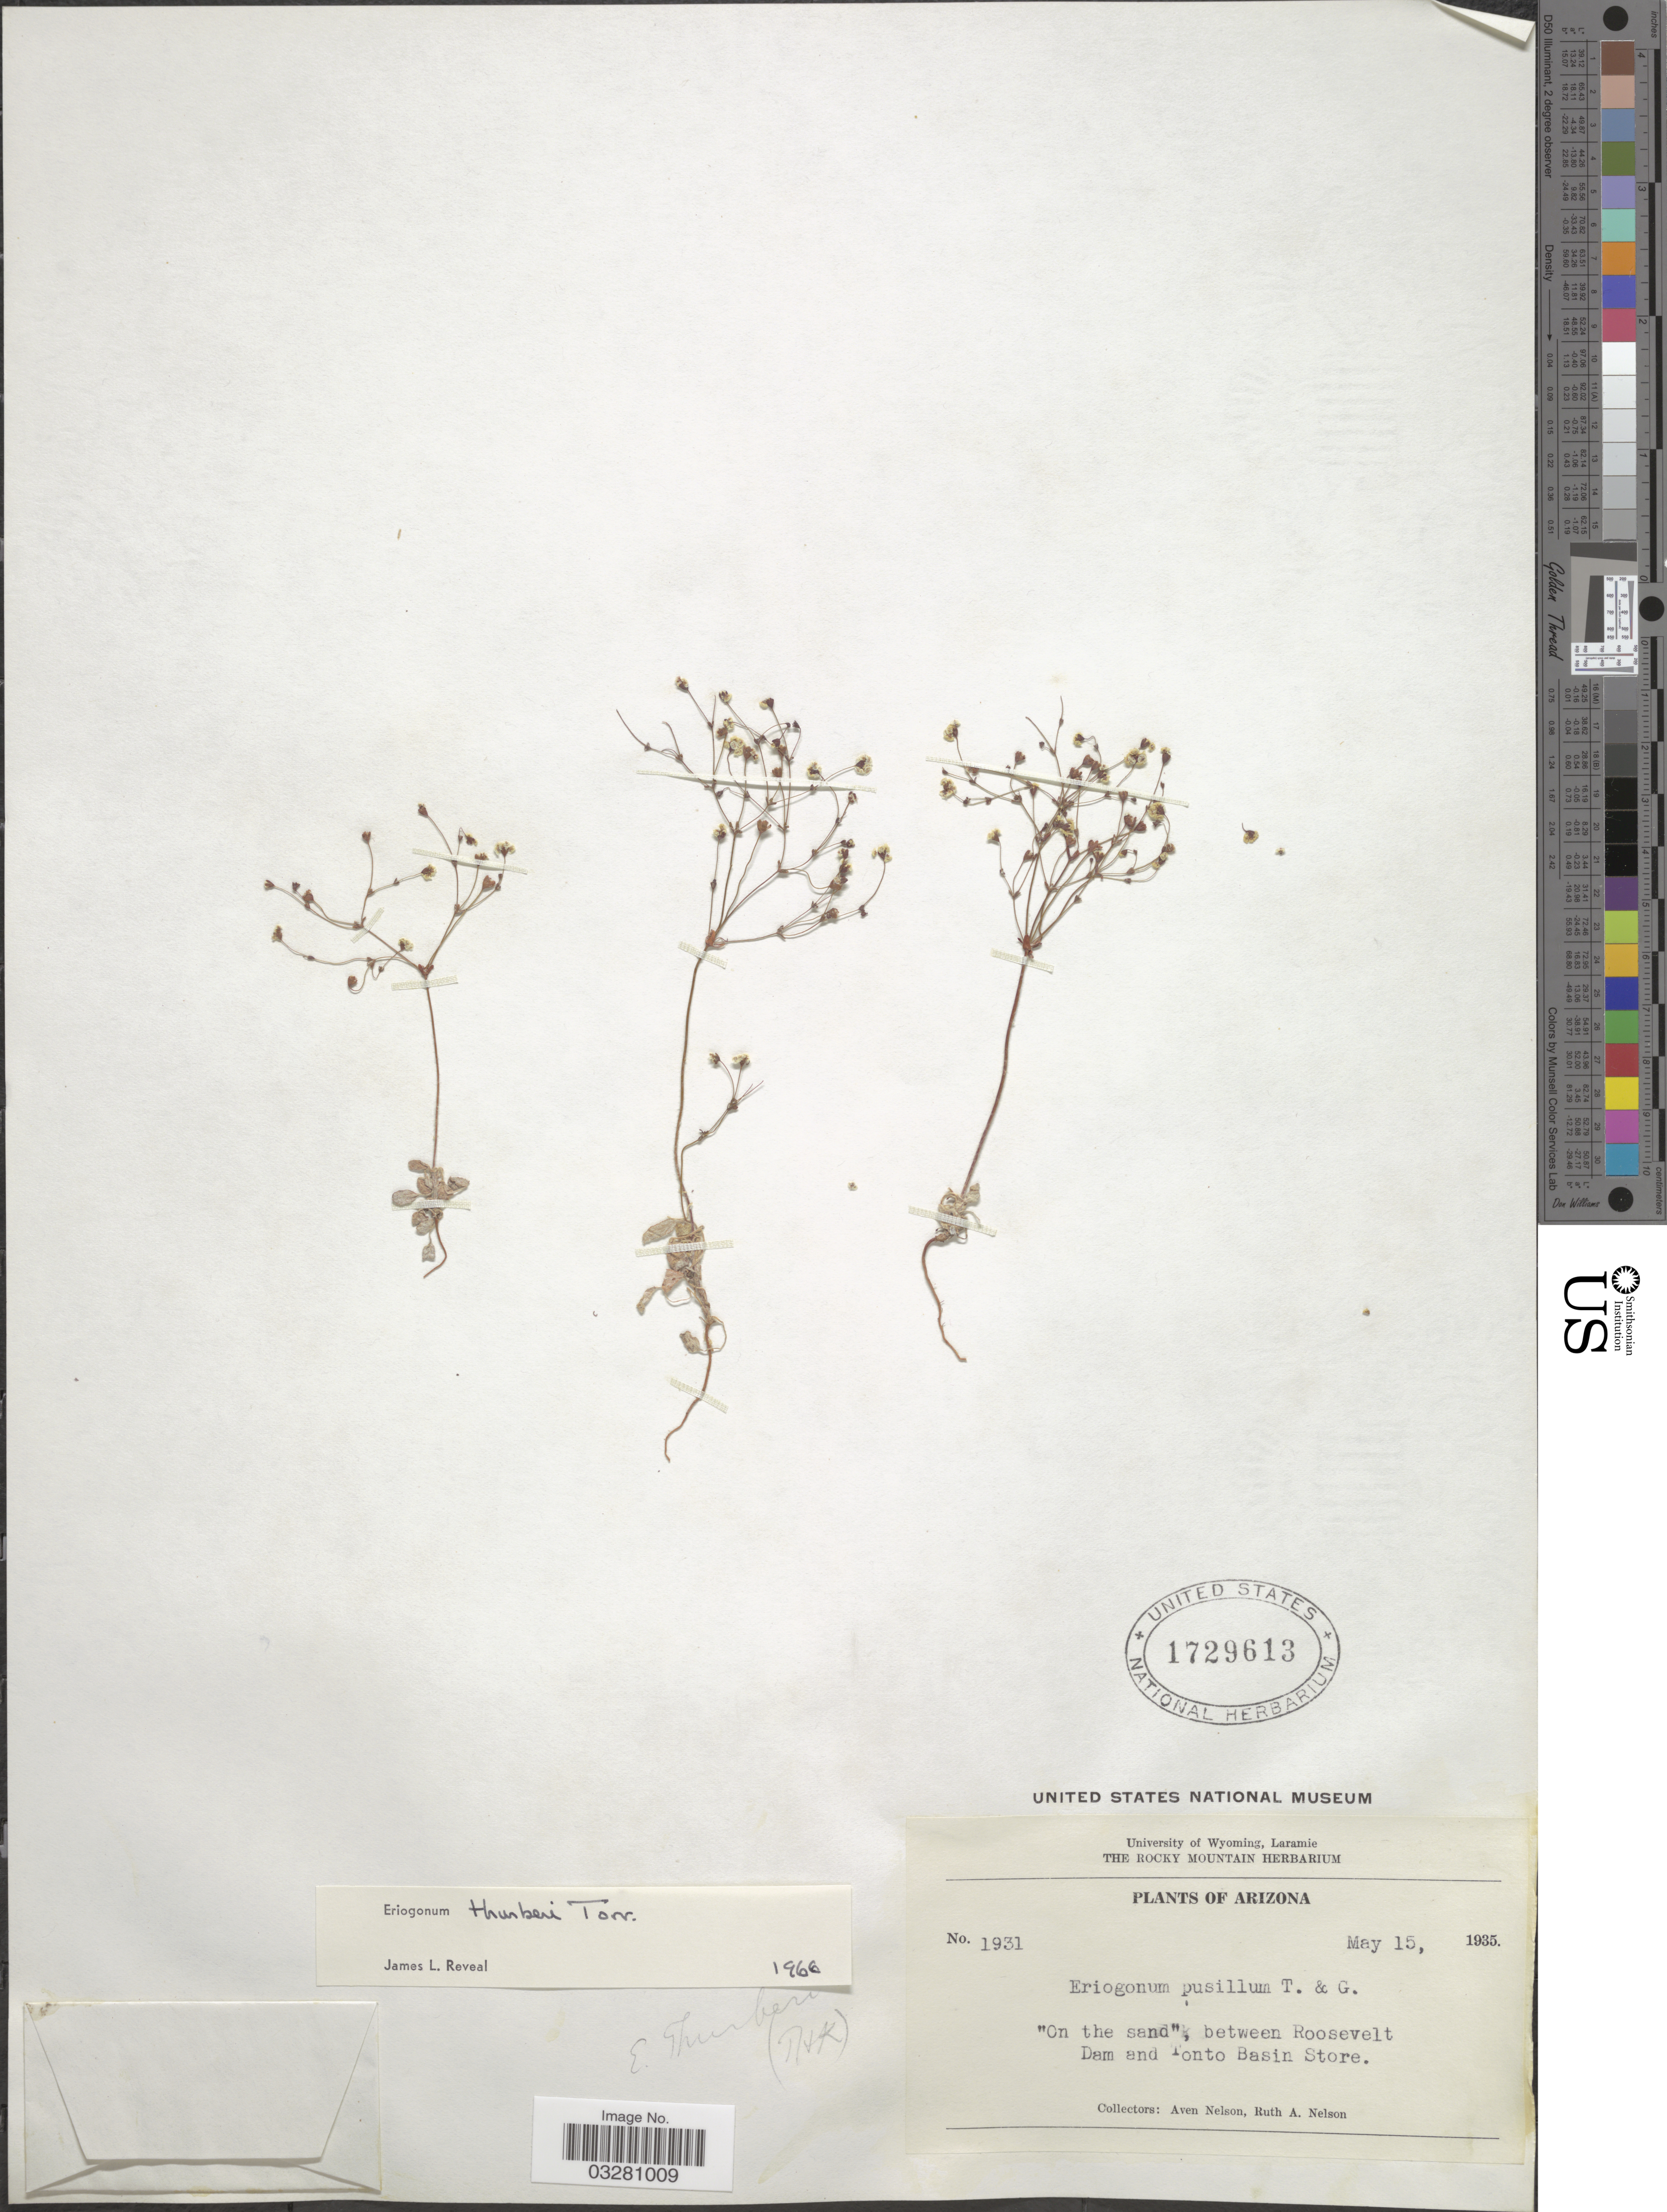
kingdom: Plantae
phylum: Tracheophyta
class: Magnoliopsida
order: Caryophyllales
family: Polygonaceae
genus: Eriogonum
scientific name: Eriogonum thurberi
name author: Torr.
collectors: A. Nelson & R. A. Nelson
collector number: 1931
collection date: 1935-05-15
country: United States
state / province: Arizona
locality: On the sand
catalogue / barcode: US 1729613